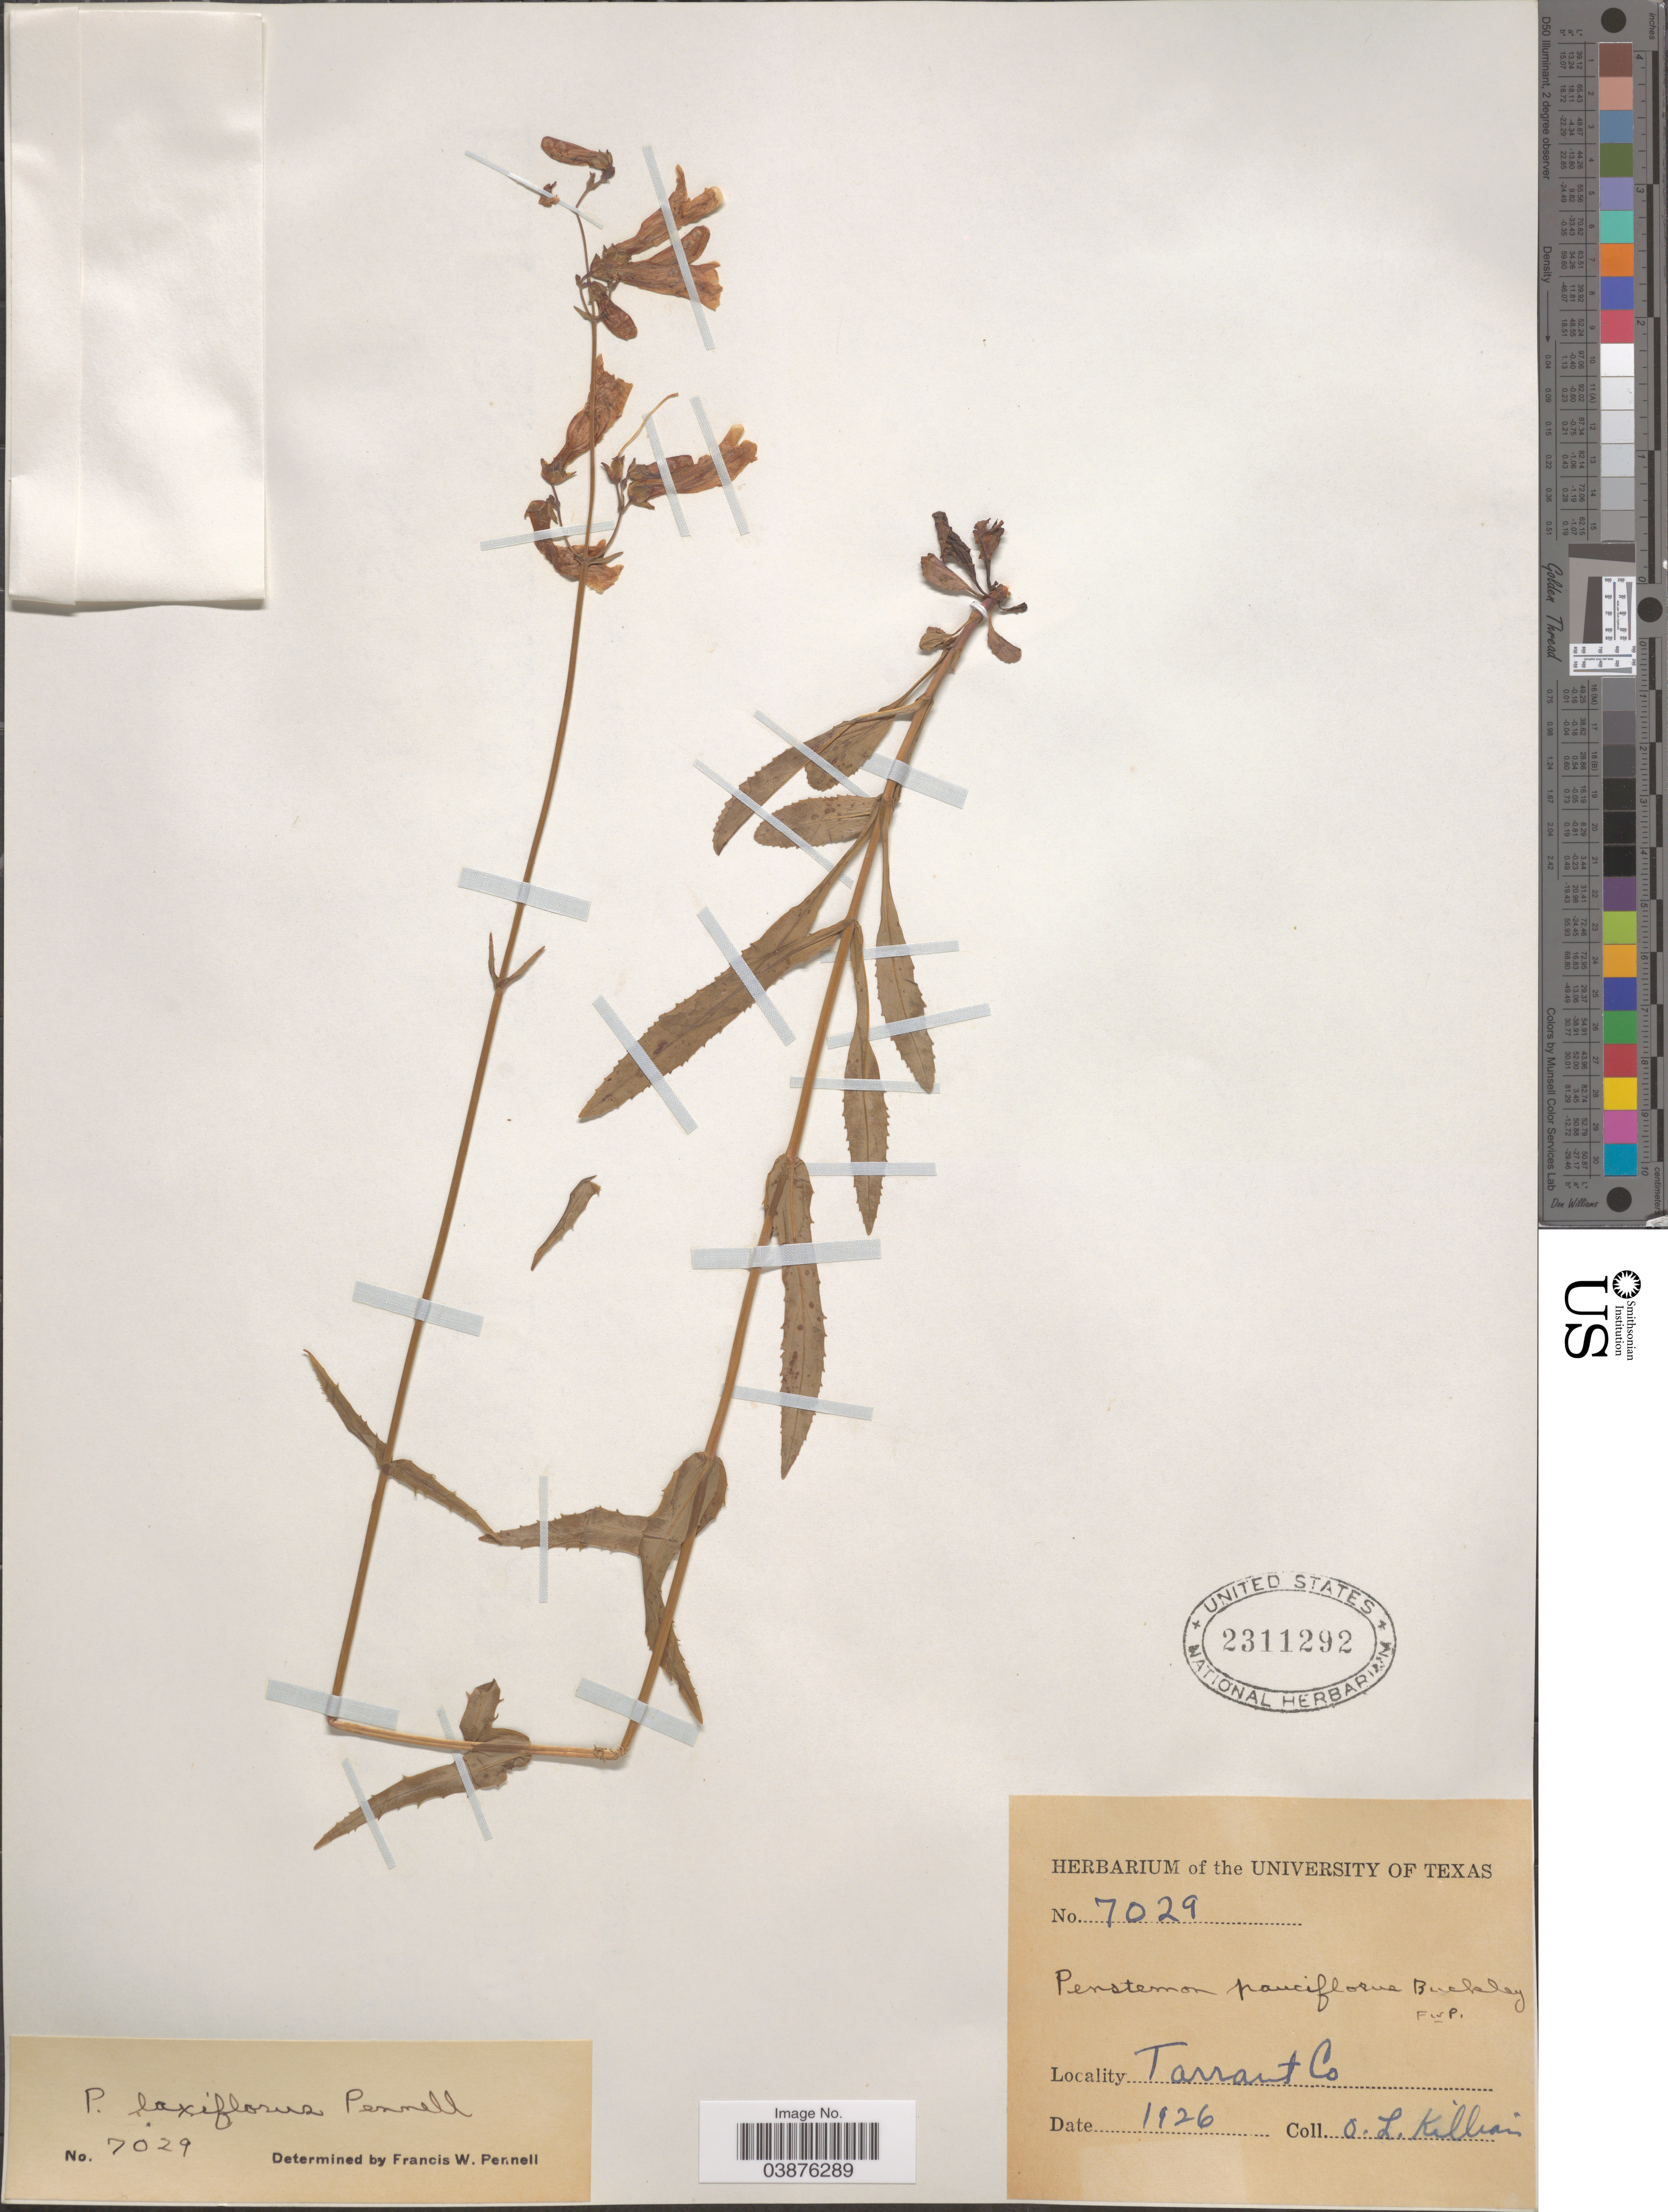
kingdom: Plantae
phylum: Tracheophyta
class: Magnoliopsida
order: Lamiales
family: Plantaginaceae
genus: Penstemon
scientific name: Penstemon laxiflorus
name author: Pennell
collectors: O. Killian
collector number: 7029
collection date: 1926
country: United States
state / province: Texas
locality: Tarrant Co.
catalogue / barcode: US 2311292